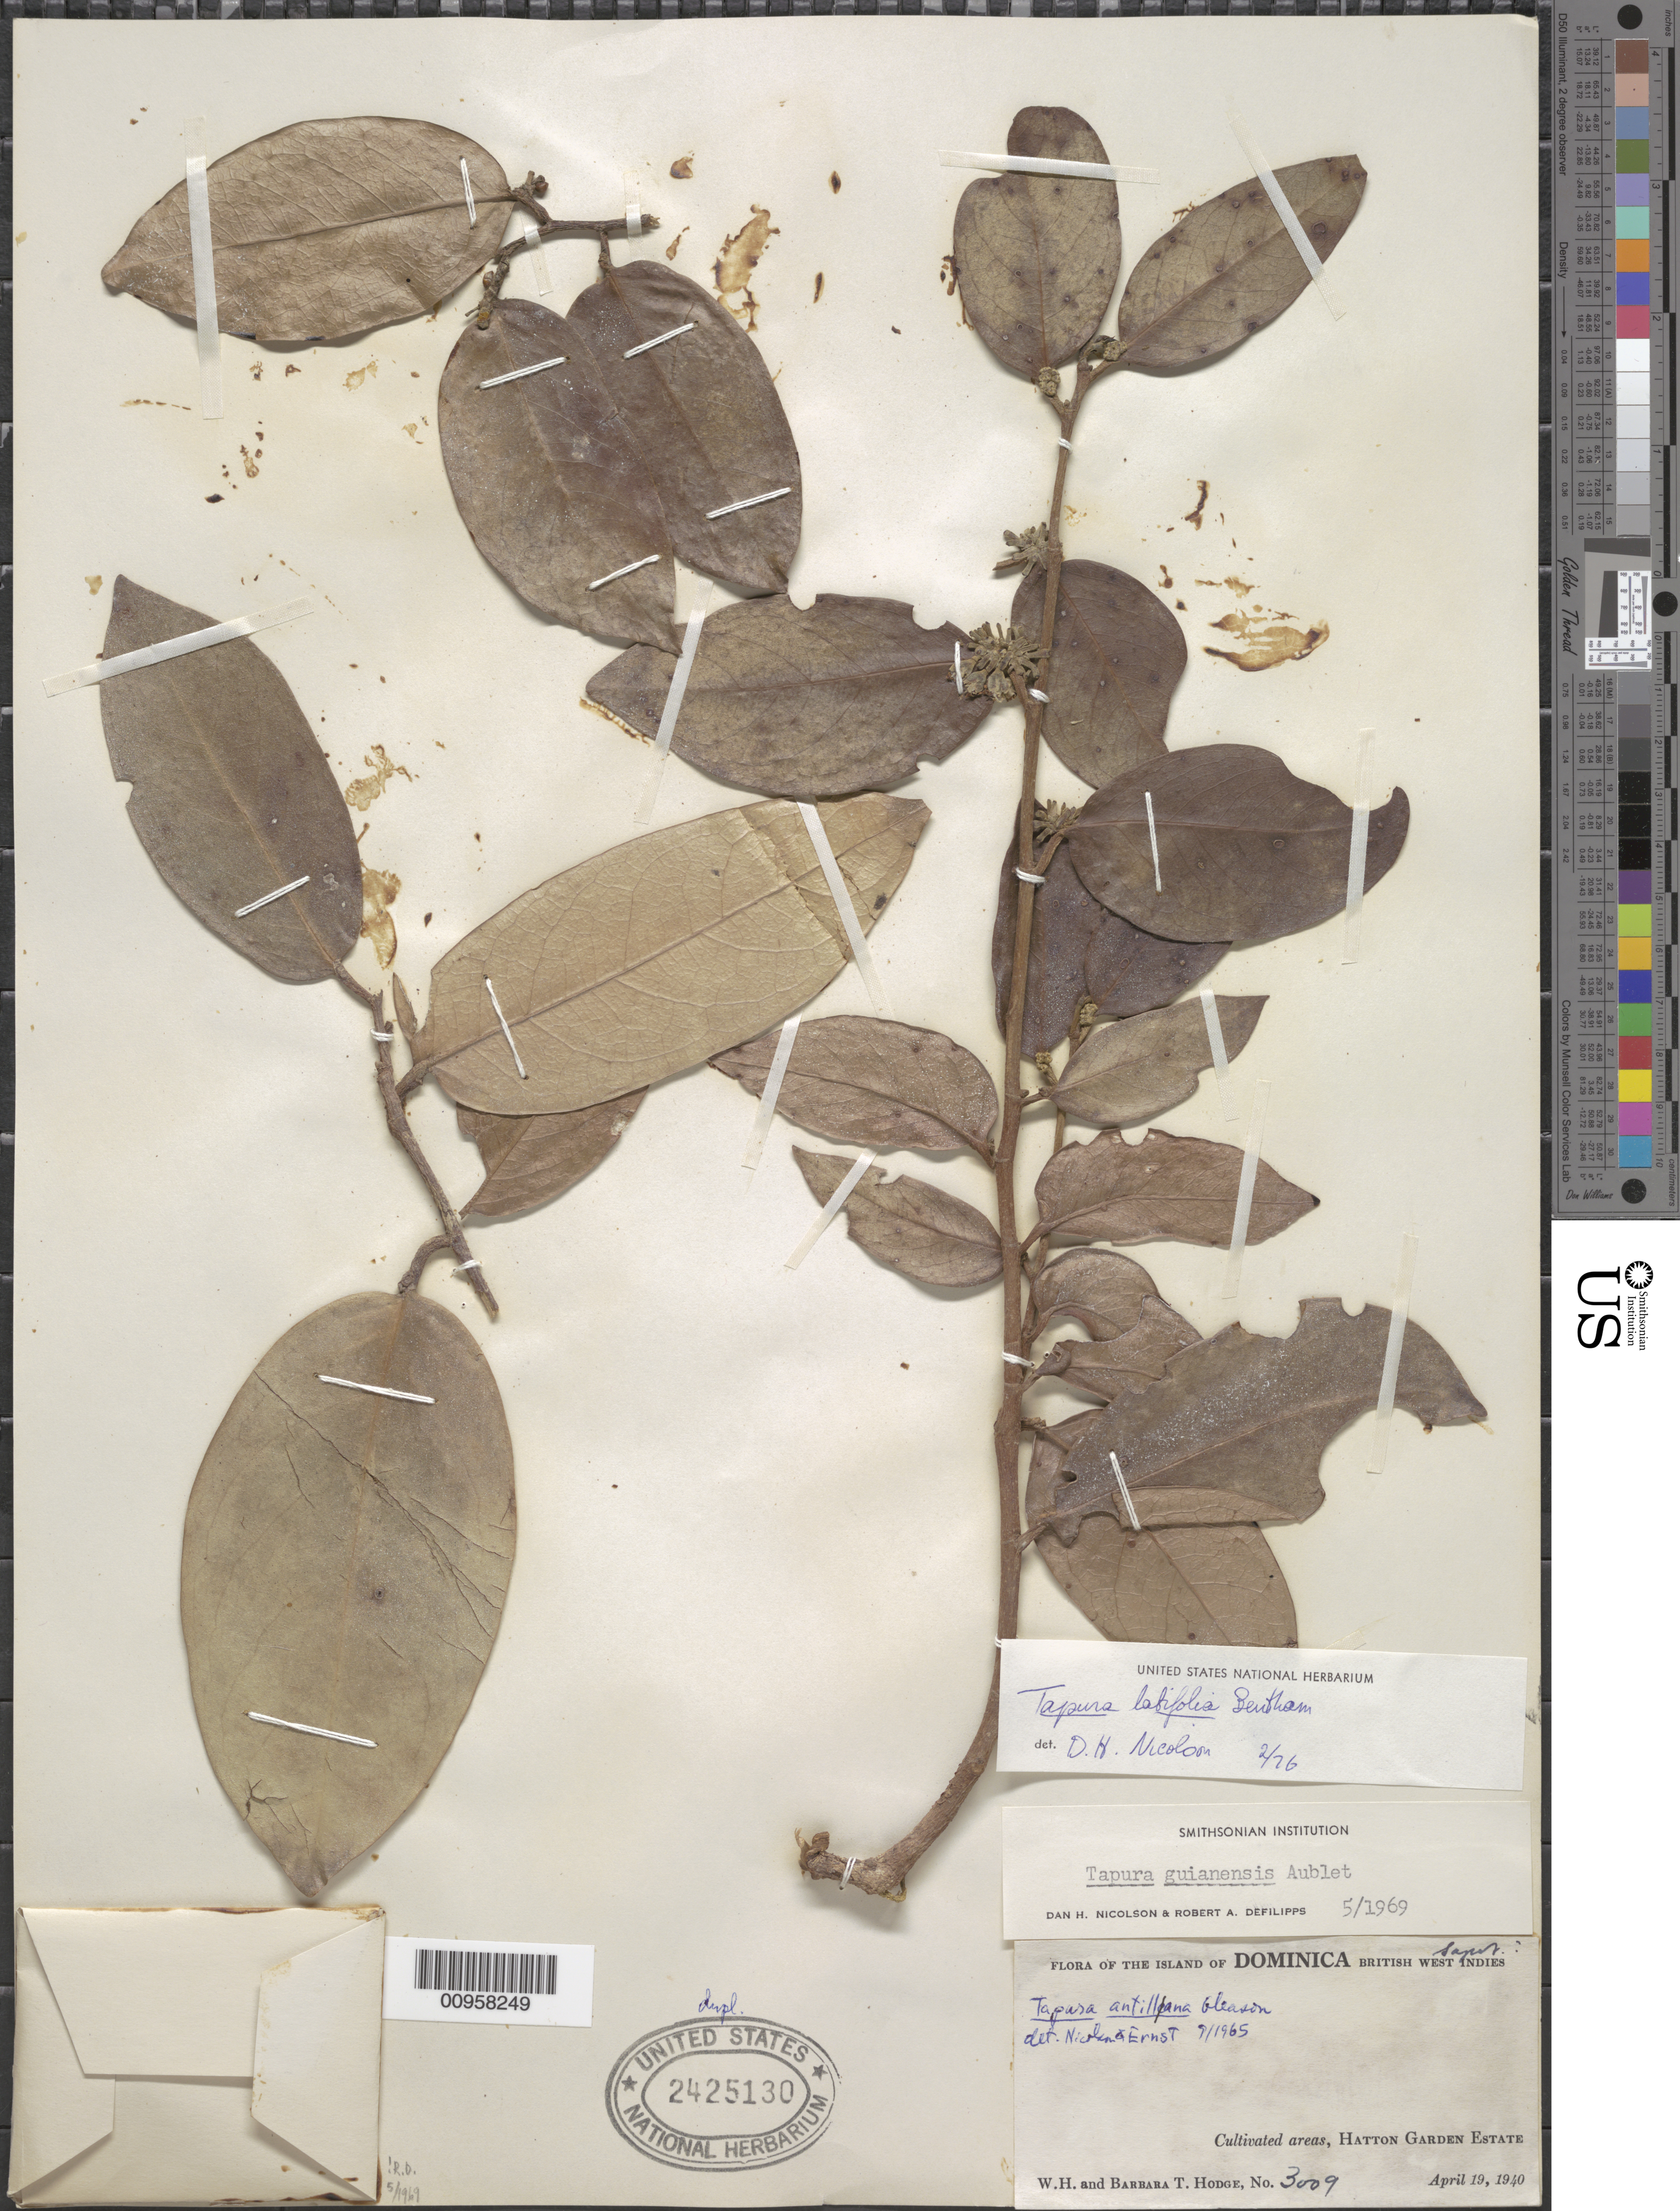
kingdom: Plantae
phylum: Tracheophyta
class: Magnoliopsida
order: Malpighiales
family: Dichapetalaceae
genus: Tapura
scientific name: Tapura latifolia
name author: Benth.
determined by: Nicolson, Dan H.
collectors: W. Hodge & B. Hodge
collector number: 3009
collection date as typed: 19 Apr 1940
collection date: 1940-04-19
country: Dominica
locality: Hatton Garden Estate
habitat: Cultivated areas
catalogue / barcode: US 2425130